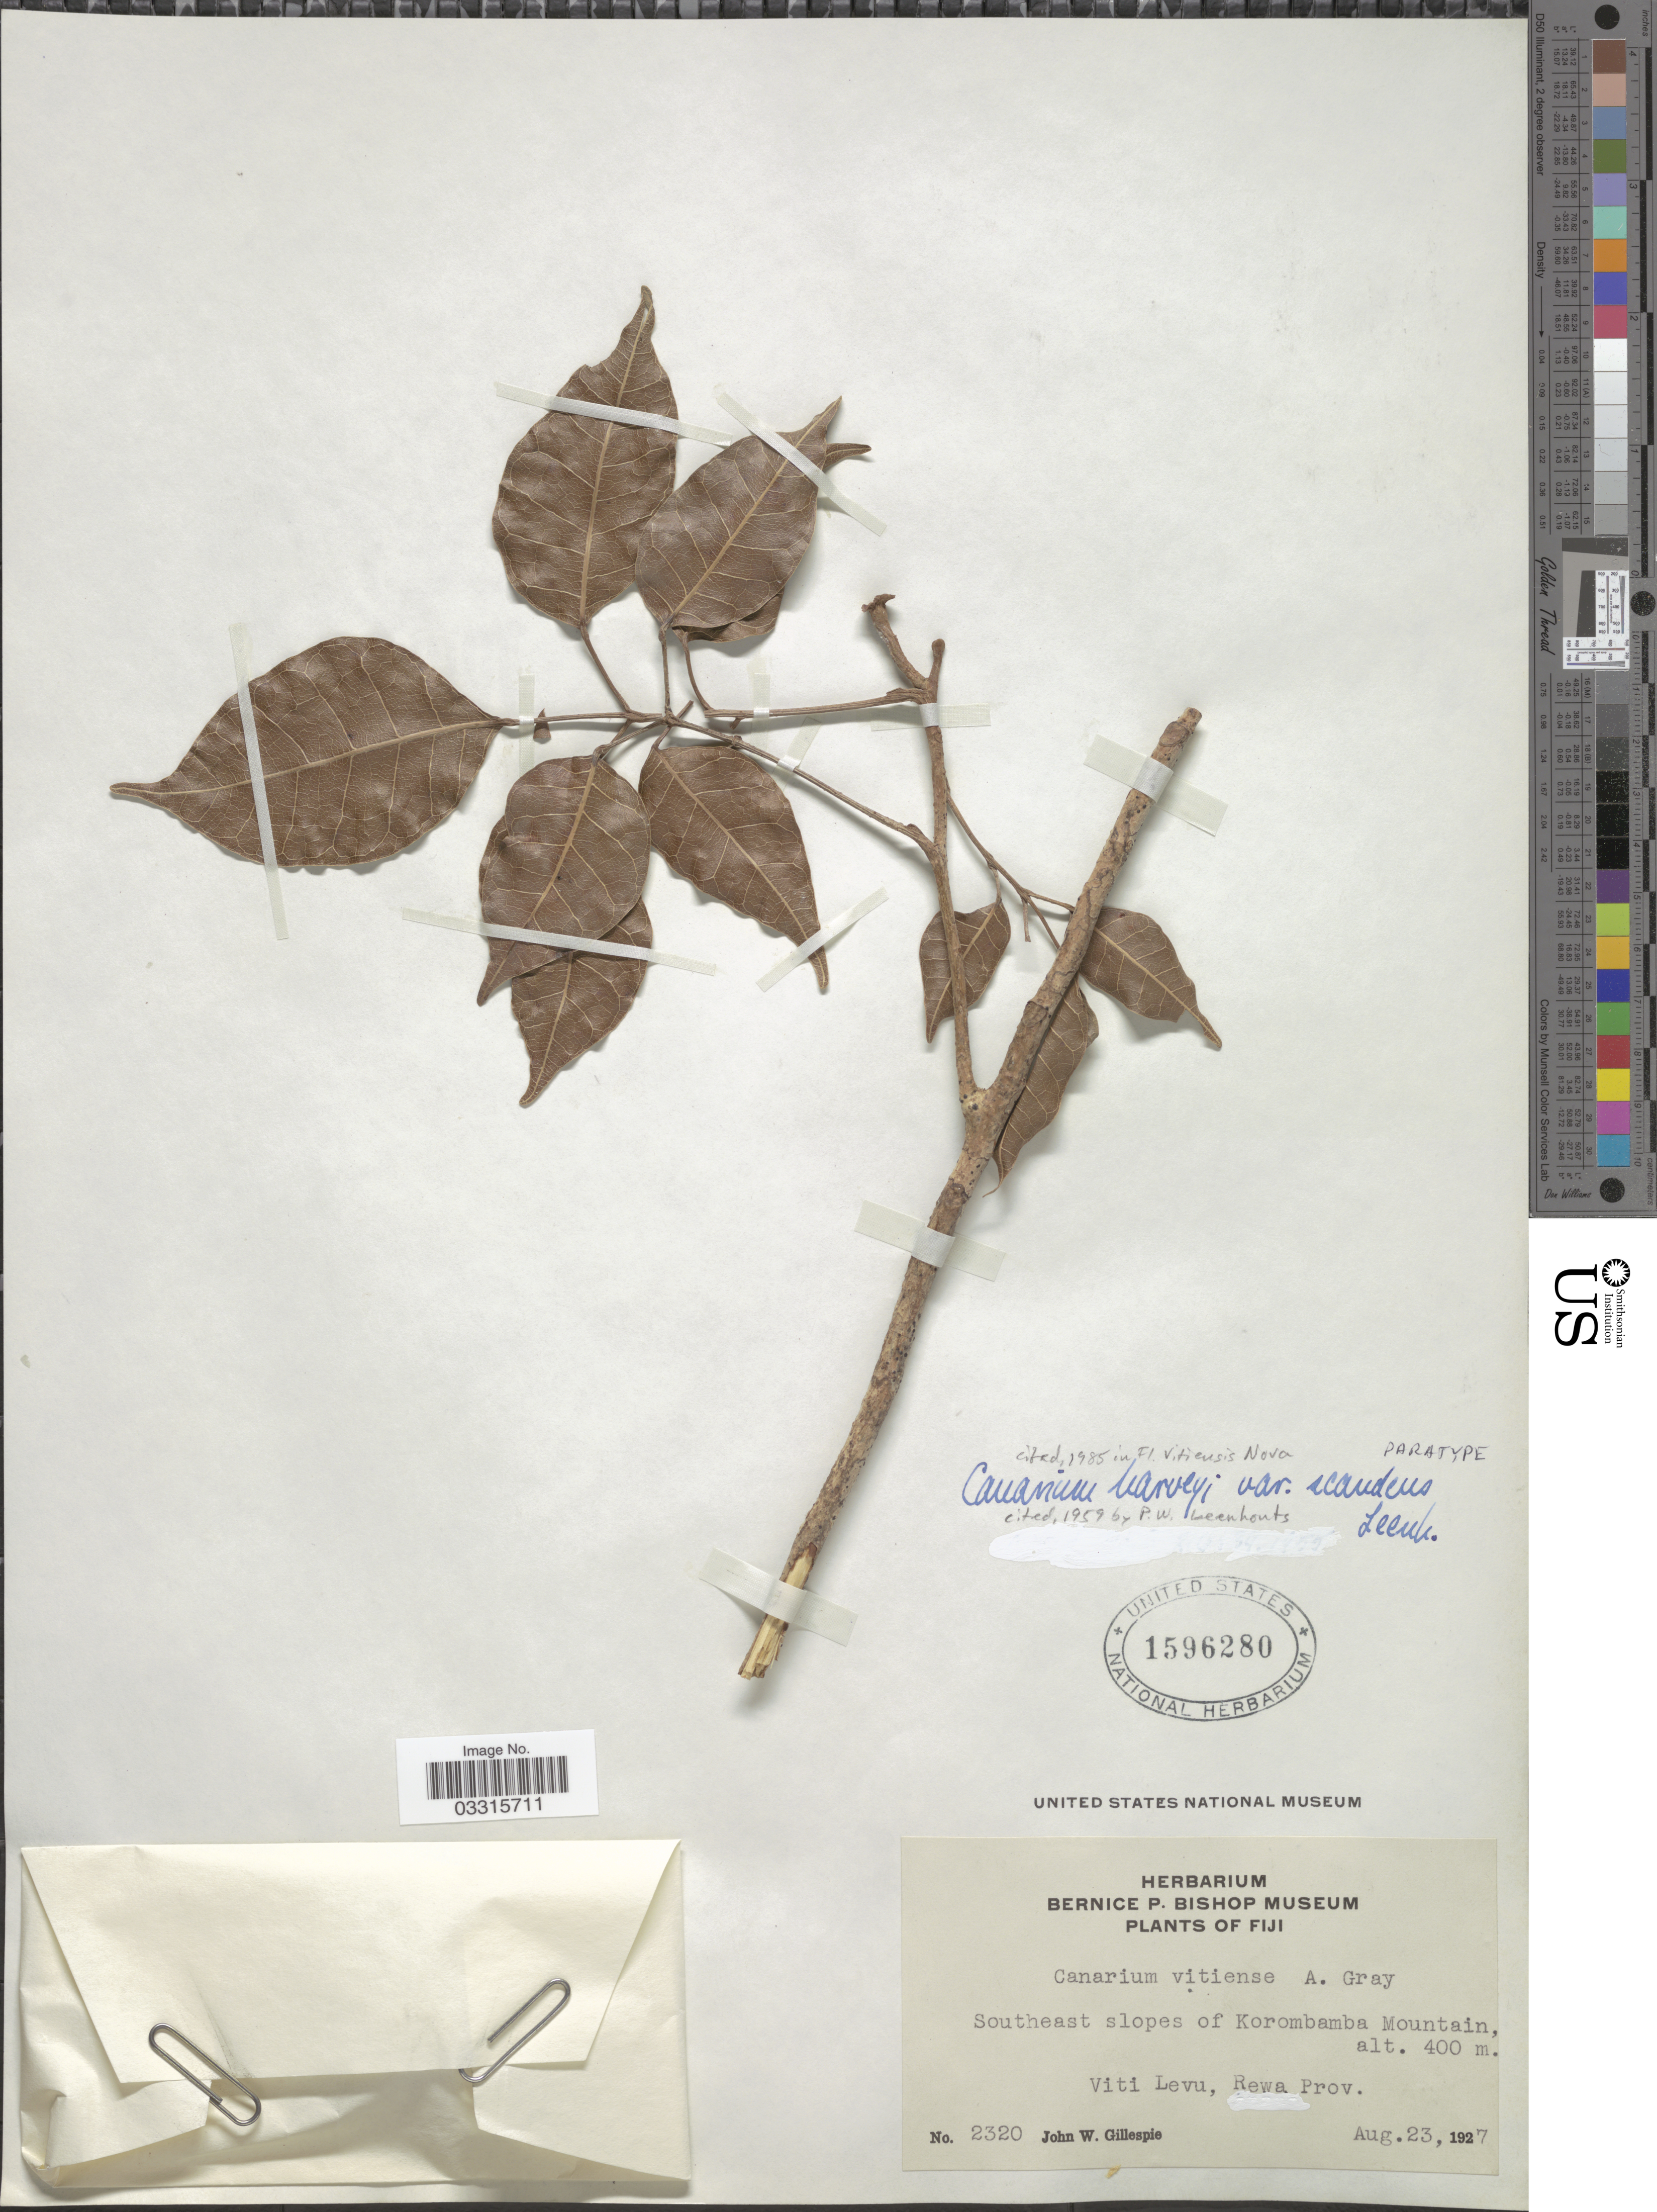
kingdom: Plantae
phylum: Tracheophyta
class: Magnoliopsida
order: Sapindales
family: Burseraceae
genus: Canarium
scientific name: Canarium harveyi var. scandens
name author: Leenh.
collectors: J. W. Gillespie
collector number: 2320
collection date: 1927-08-23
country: Fiji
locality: Southeast slopes of Korombamba Mountain. Viti Levu, Rewa Prov.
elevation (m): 400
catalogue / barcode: US 1596280